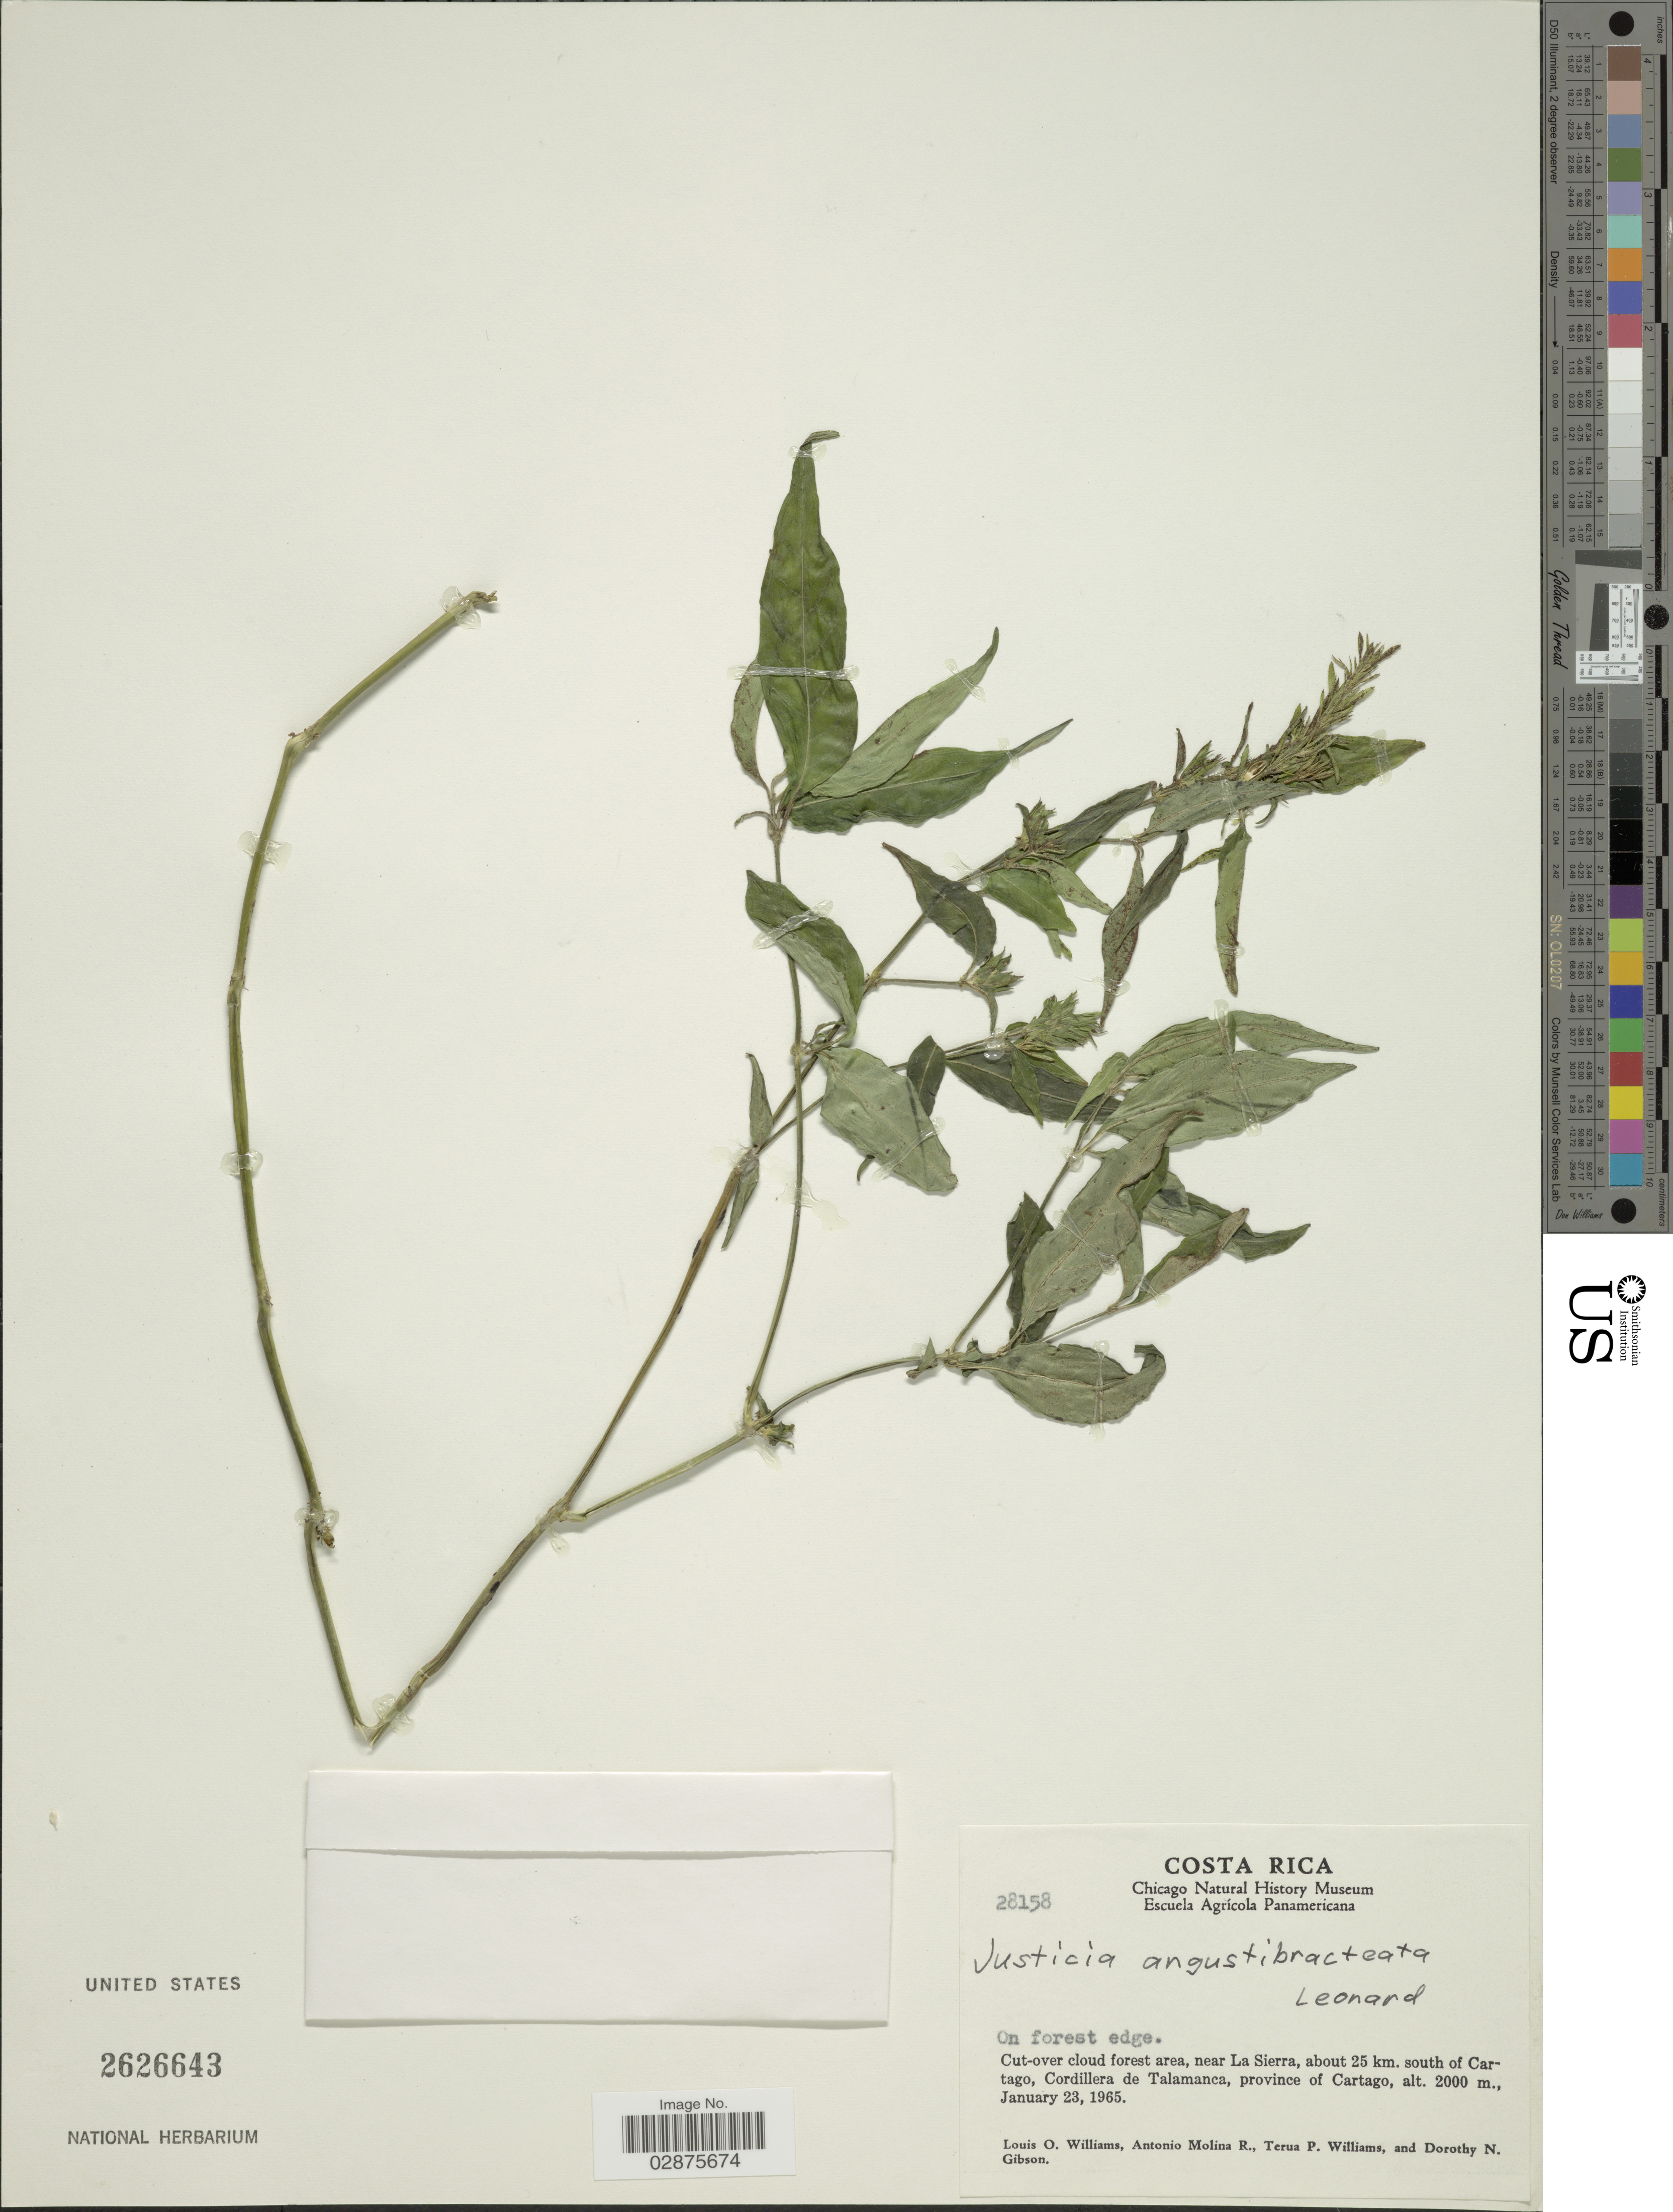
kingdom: Plantae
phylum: Tracheophyta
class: Magnoliopsida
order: Lamiales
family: Acanthaceae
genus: Justicia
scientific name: Justicia angustibracteata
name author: Leonard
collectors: L. O. Williams, A. Molina R., T. Williams & D. N. Gibson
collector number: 28158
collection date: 1965-01-23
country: Costa Rica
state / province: Cartago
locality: On forest edge. Cut-over cloud forest area, near La Sierra, about 25 km. south of Cartago, Cordillera de Talamanca, province of Cartago.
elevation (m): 2000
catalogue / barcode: US 2626643